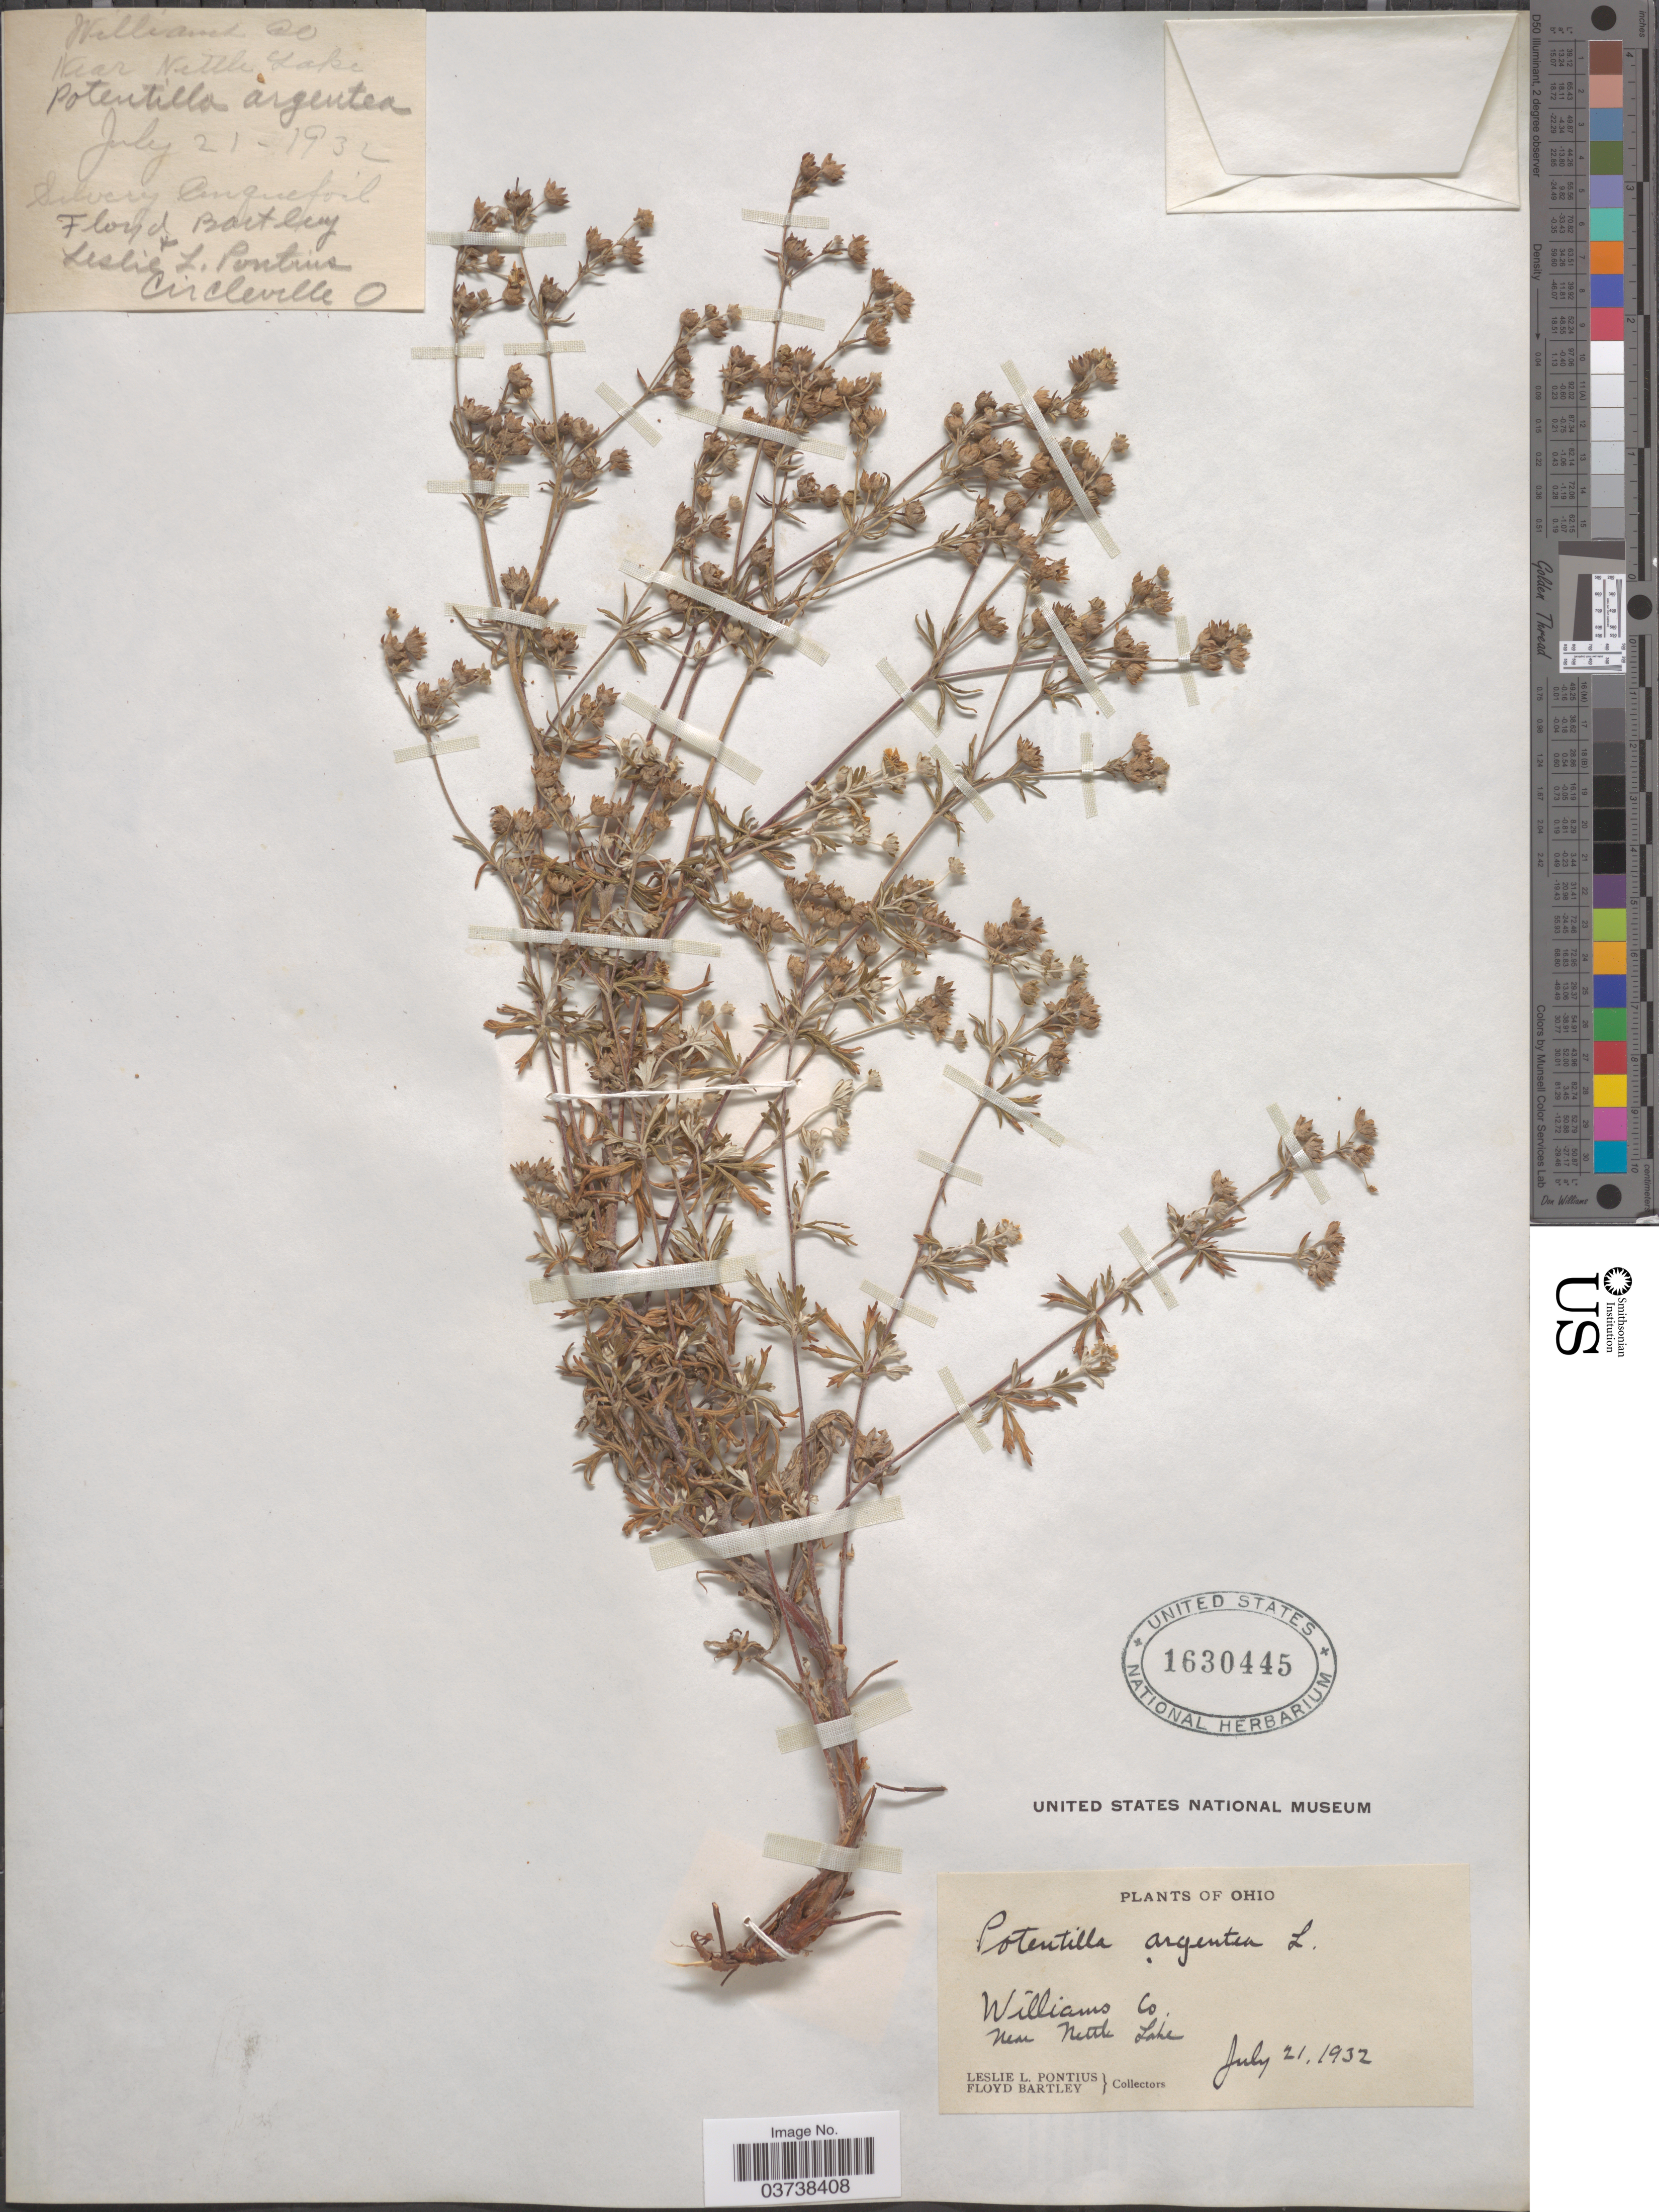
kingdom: Plantae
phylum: Tracheophyta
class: Magnoliopsida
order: Rosales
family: Rosaceae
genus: Potentilla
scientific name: Potentilla argentea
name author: L.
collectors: L. Pontius & F. Bartley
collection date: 1932-07-21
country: United States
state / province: Ohio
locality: Williams Co. Near Nettle Lake.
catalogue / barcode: US 1630445